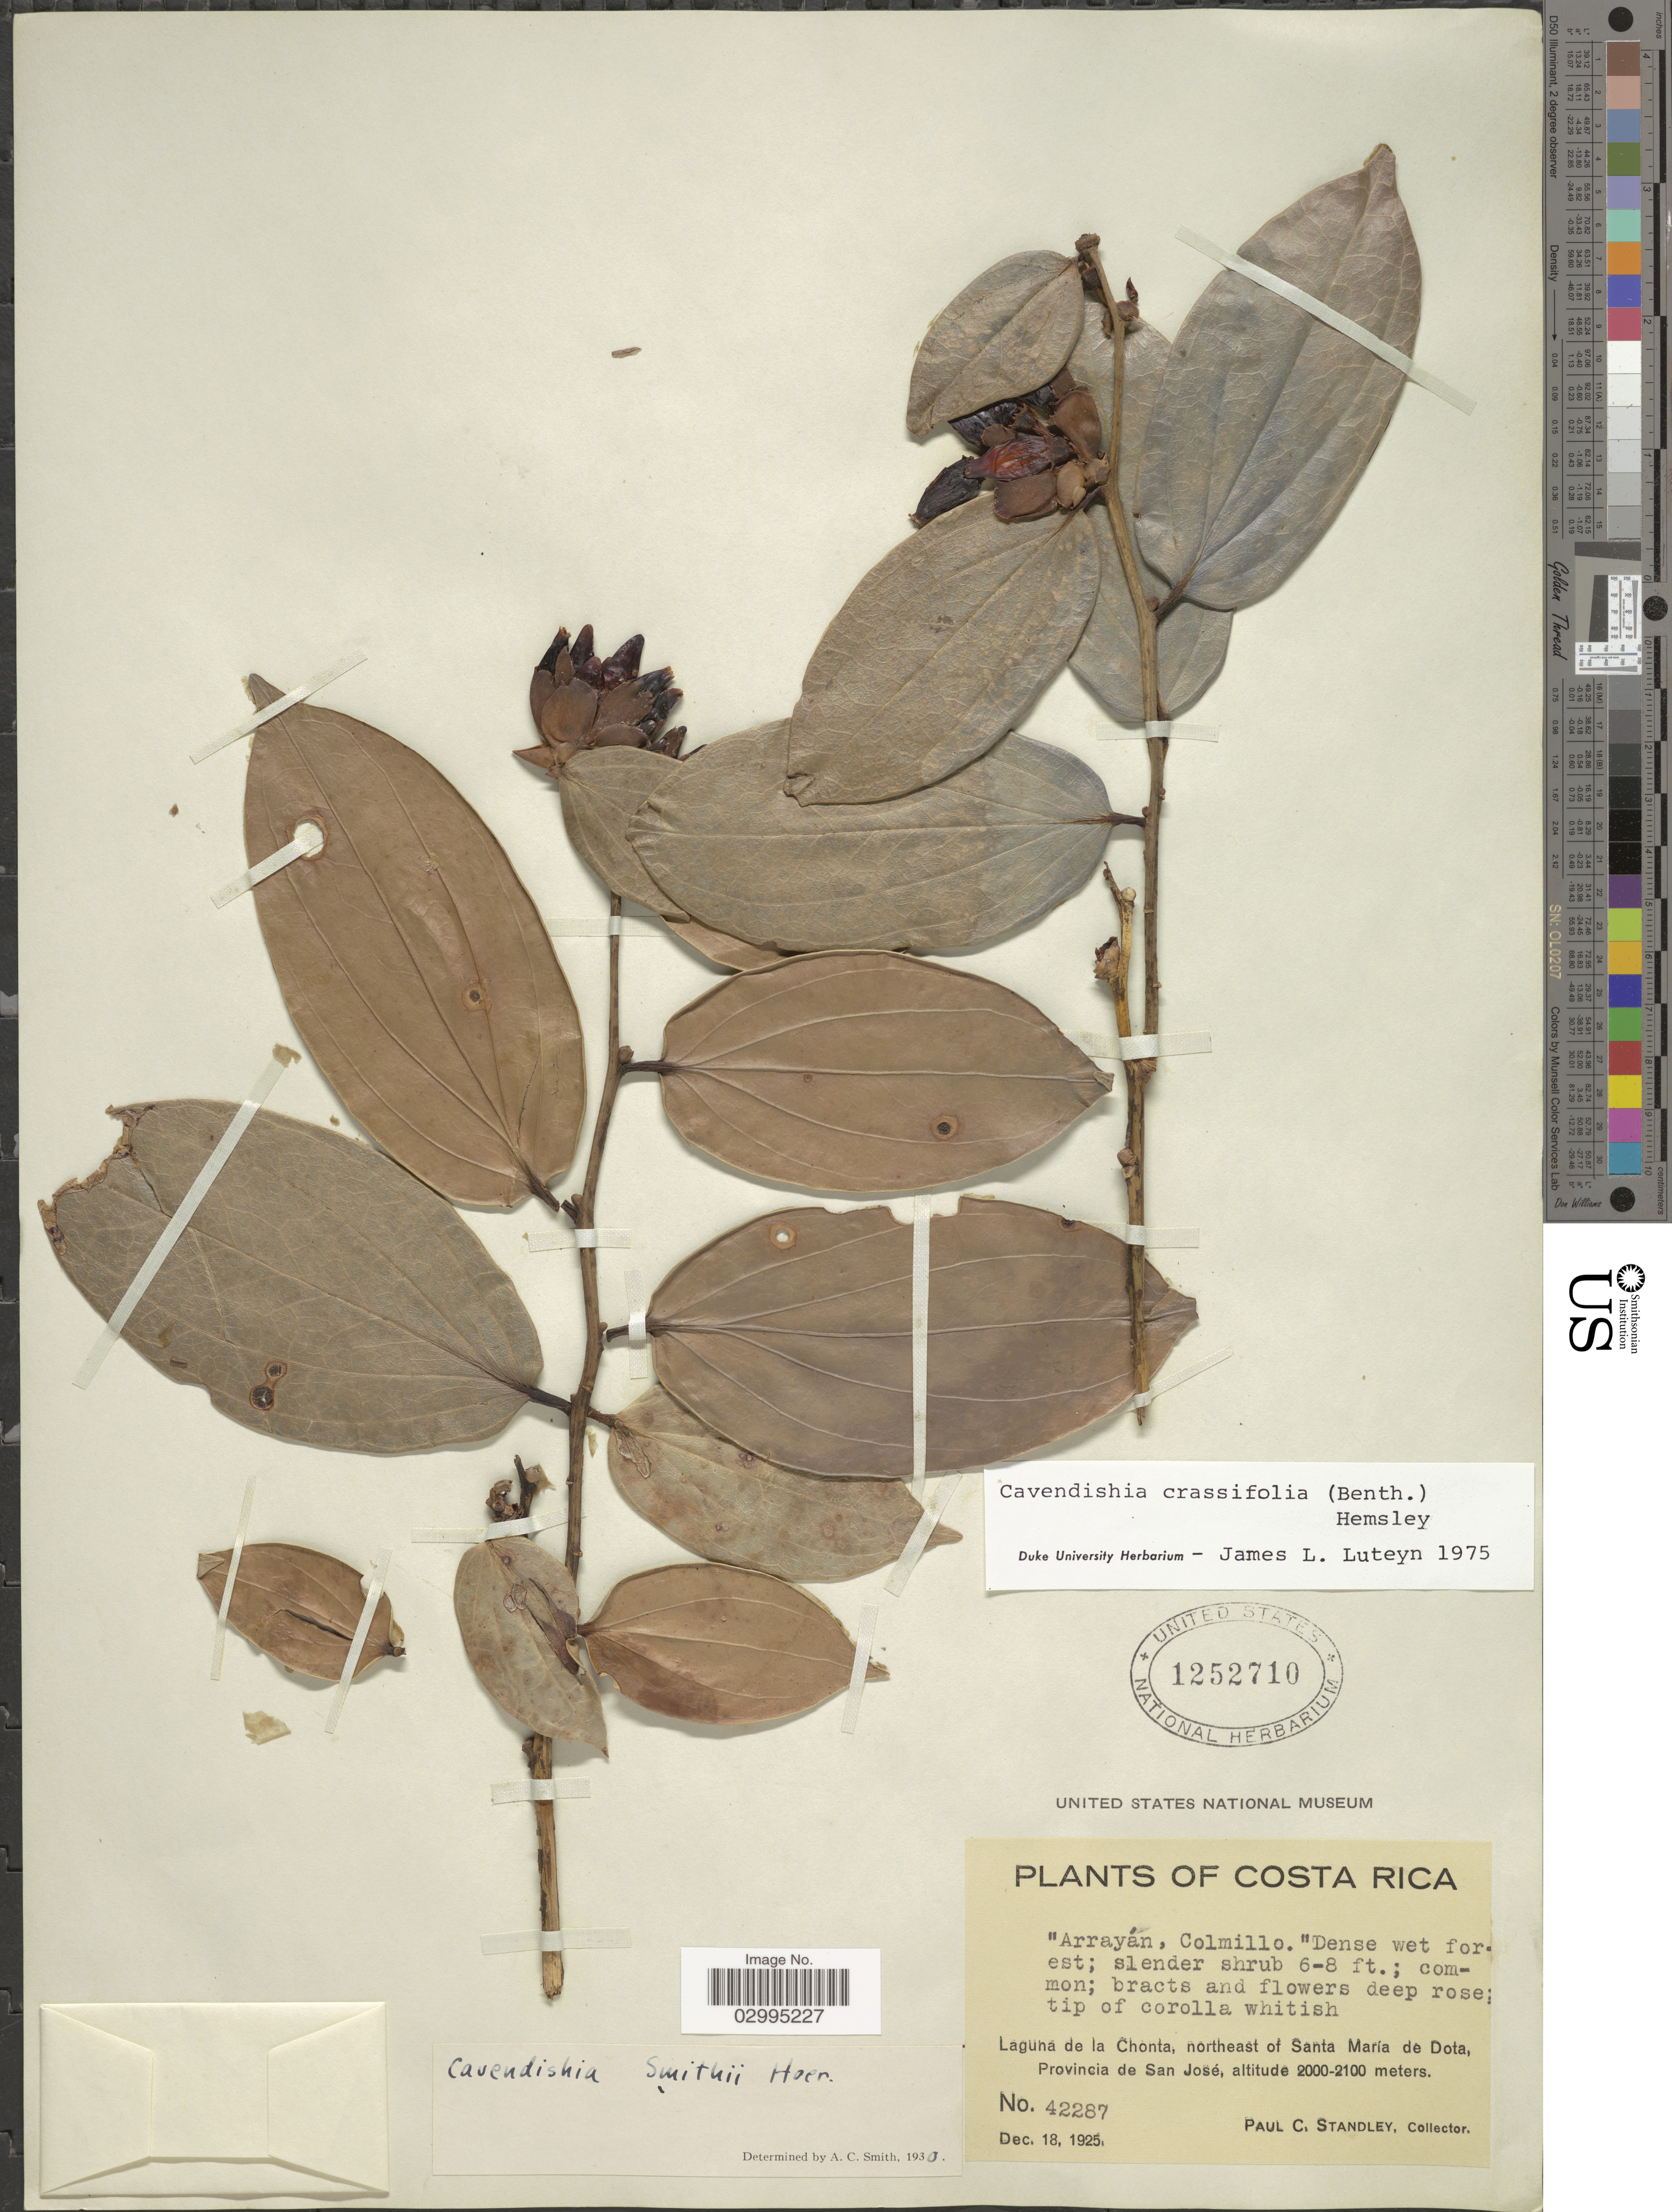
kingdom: Plantae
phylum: Tracheophyta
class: Magnoliopsida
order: Ericales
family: Ericaceae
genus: Cavendishia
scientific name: Cavendishia crassifolia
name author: (Benth.) Hemsl.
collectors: P. C. Standley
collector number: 42287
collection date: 1925-12-18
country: Costa Rica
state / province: San José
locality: Laguna de la Chonta, northeast of Santa María de Dota.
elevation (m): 2000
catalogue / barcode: US 1252710